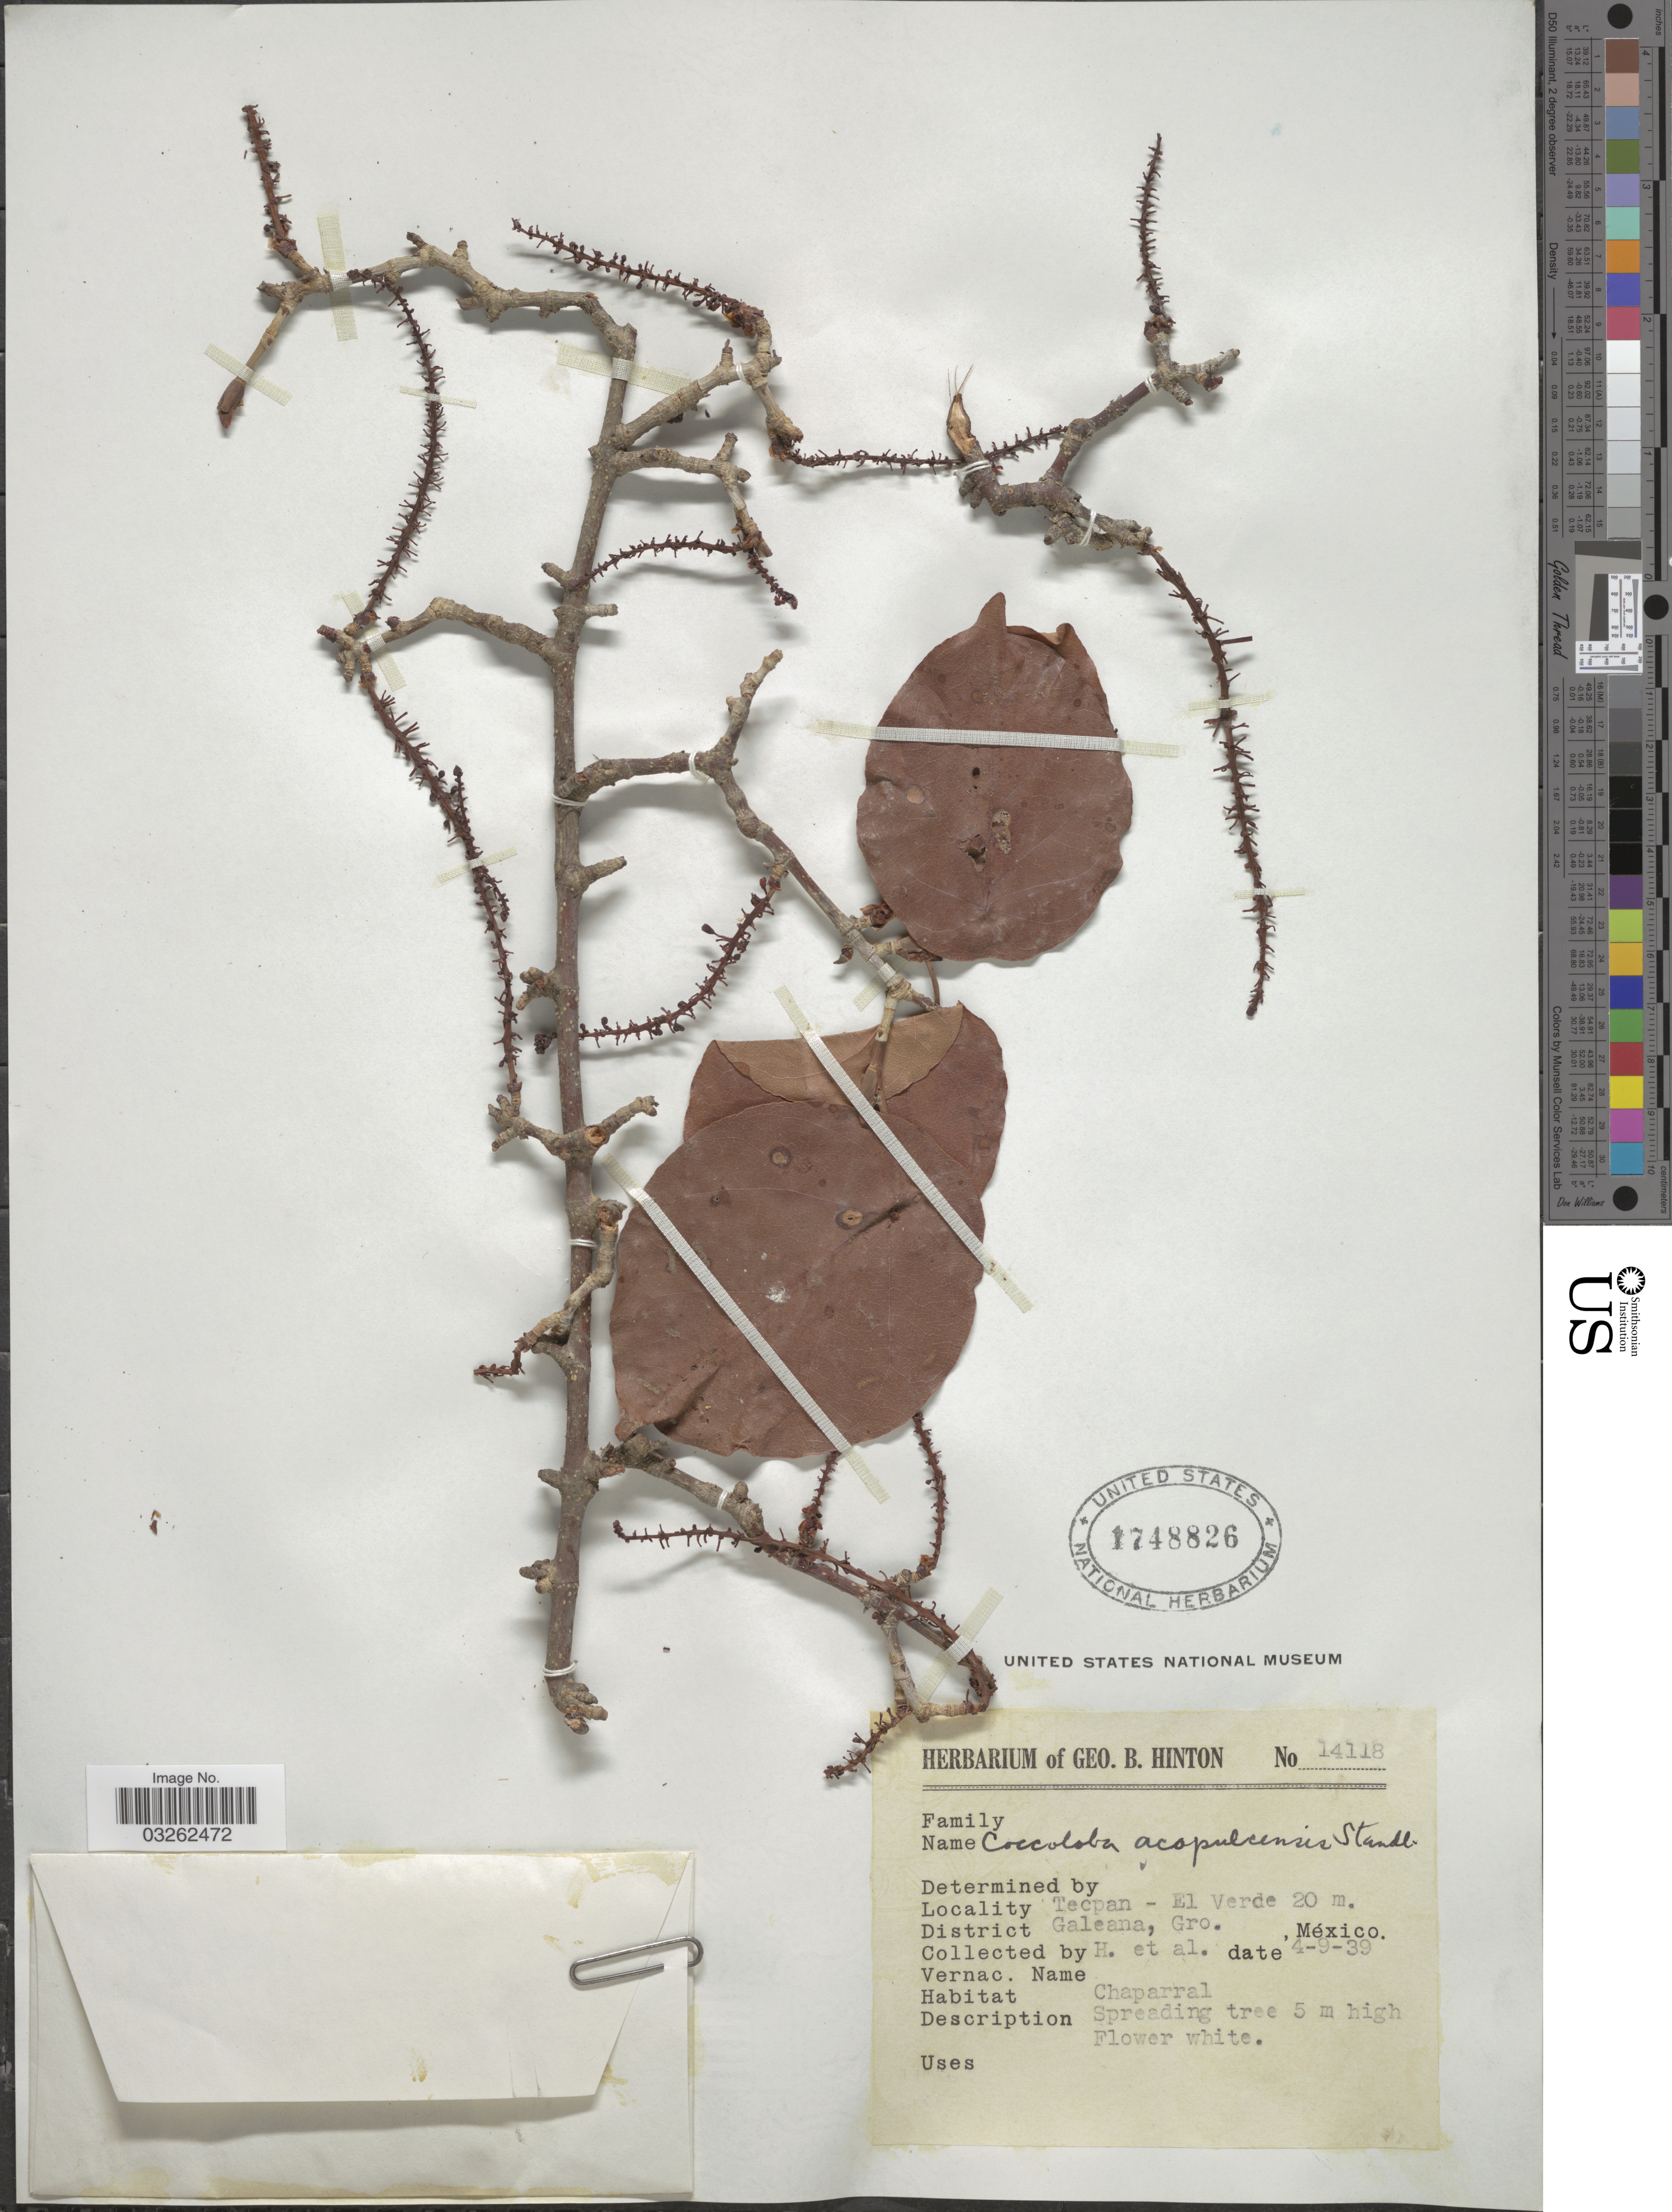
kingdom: Plantae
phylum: Tracheophyta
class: Magnoliopsida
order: Caryophyllales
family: Polygonaceae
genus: Coccoloba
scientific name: Coccoloba acapulcensis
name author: Standl.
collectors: G. B. Hinton & et al.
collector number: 14118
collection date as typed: Transcribed d/m/y: 4/9/39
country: Mexico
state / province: Guerrero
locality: Tecpan - El Verde. District Galeana.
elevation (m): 20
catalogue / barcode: US 1748826